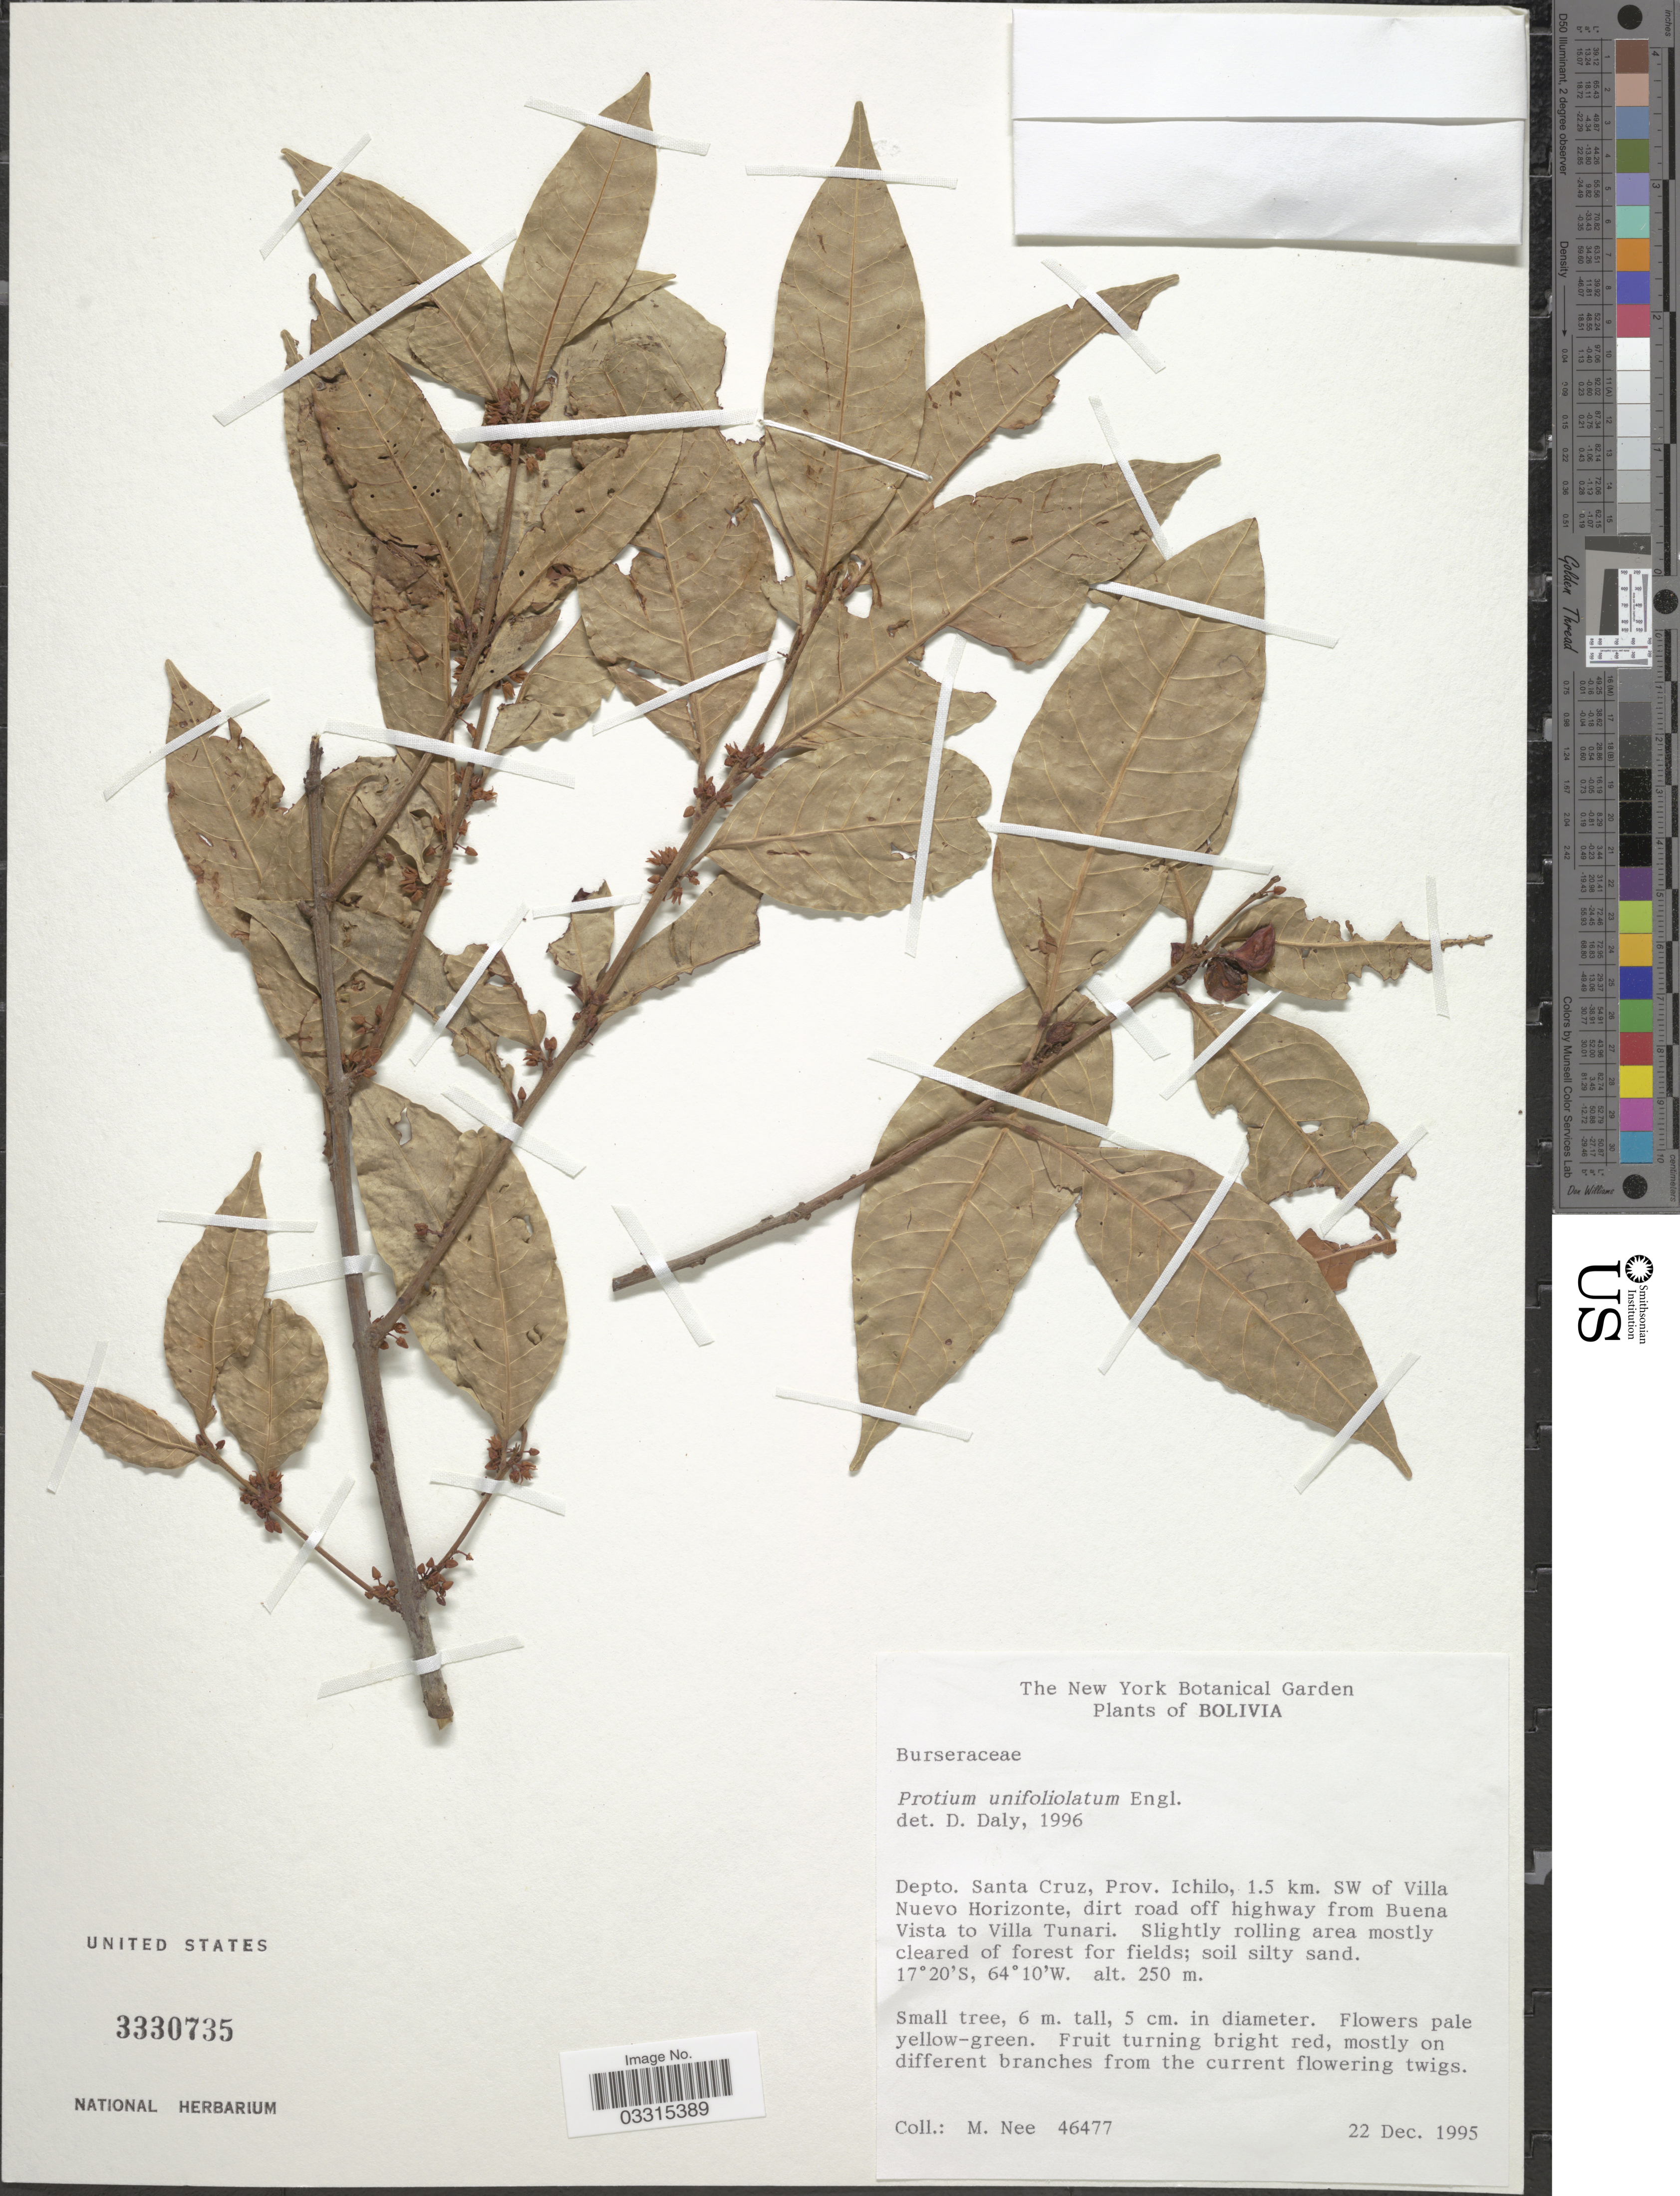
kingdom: Plantae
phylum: Tracheophyta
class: Magnoliopsida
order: Sapindales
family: Burseraceae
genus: Protium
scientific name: Protium unifoliolatum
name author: Engl.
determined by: Daly, D. C.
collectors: M. Nee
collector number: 46477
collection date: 1995-12-22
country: Bolivia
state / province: Santa Cruz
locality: Depto. Santa Cruz, Prov. Ichilo, 1.5 km. SW of Villa Nuevo Horizonte, dirt road off highway from Buena Vista to Villa Tunari.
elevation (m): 250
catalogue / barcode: US 3330735